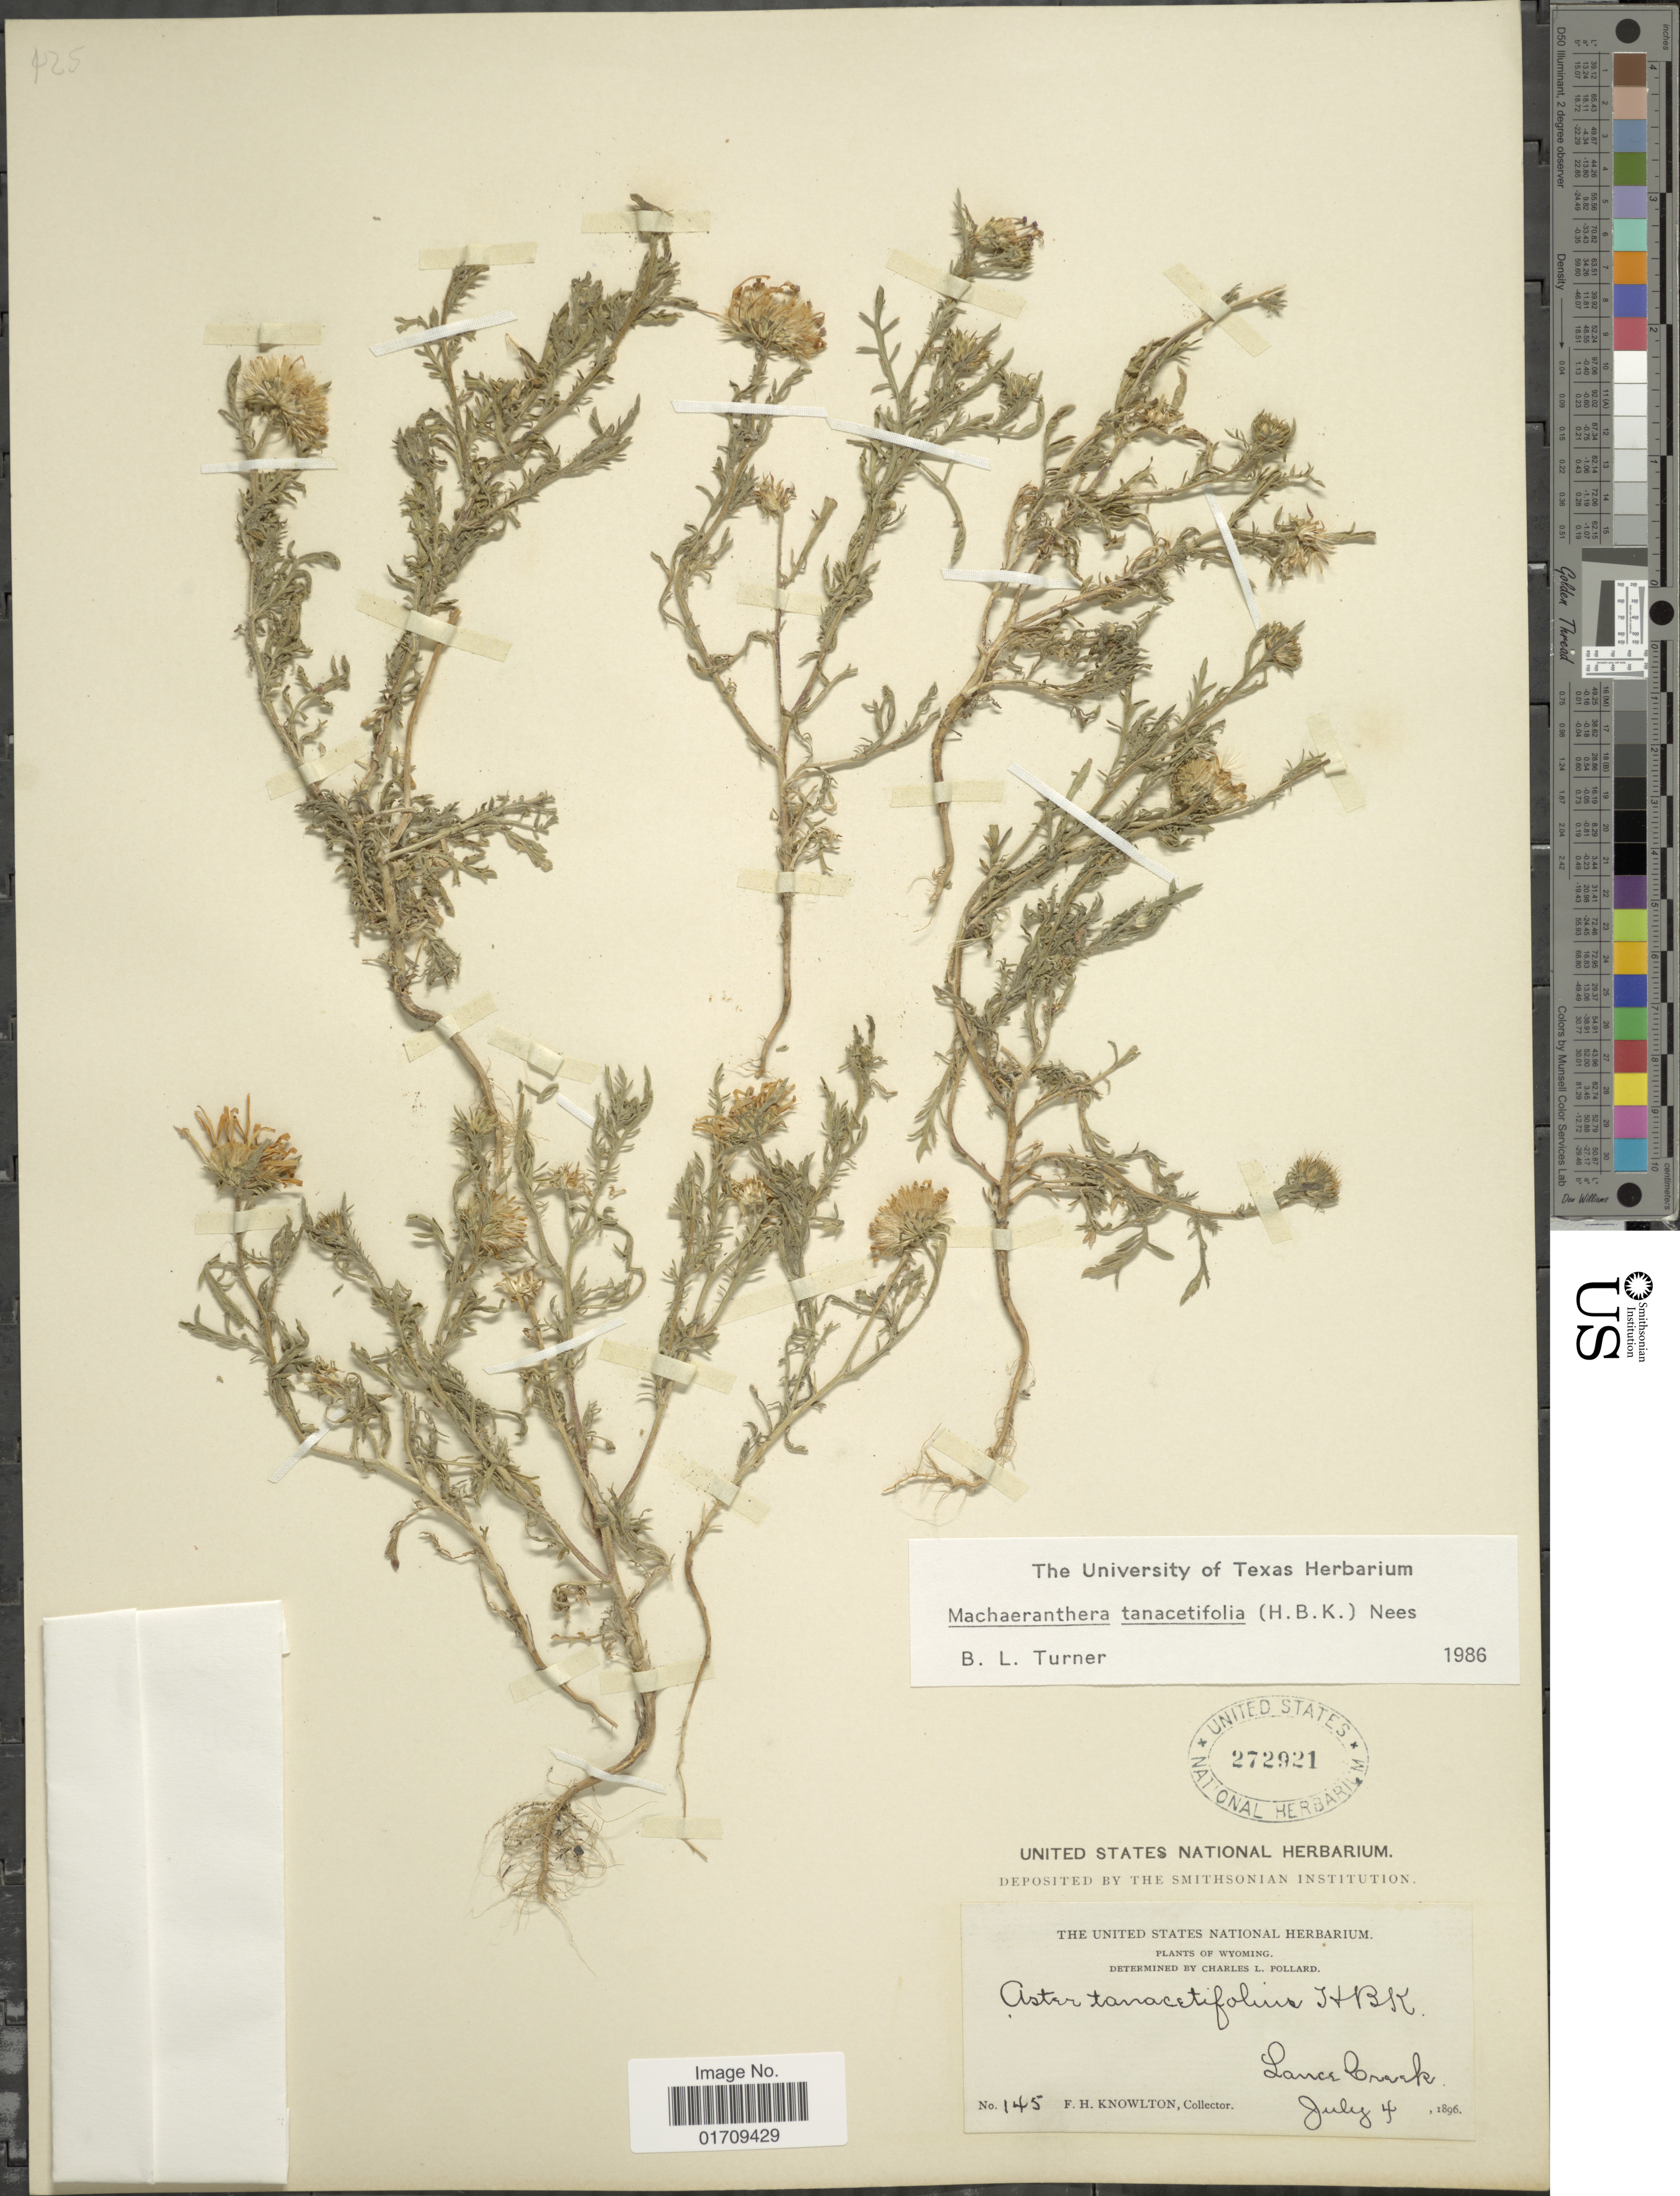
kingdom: Plantae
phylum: Tracheophyta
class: Magnoliopsida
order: Asterales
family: Asteraceae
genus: Machaeranthera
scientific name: Machaeranthera tanacetifolia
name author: (Kunth) Nees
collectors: F. H. Knowlton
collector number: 145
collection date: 1896-07-04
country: United States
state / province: Wyoming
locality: Lance Creek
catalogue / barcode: US 272921